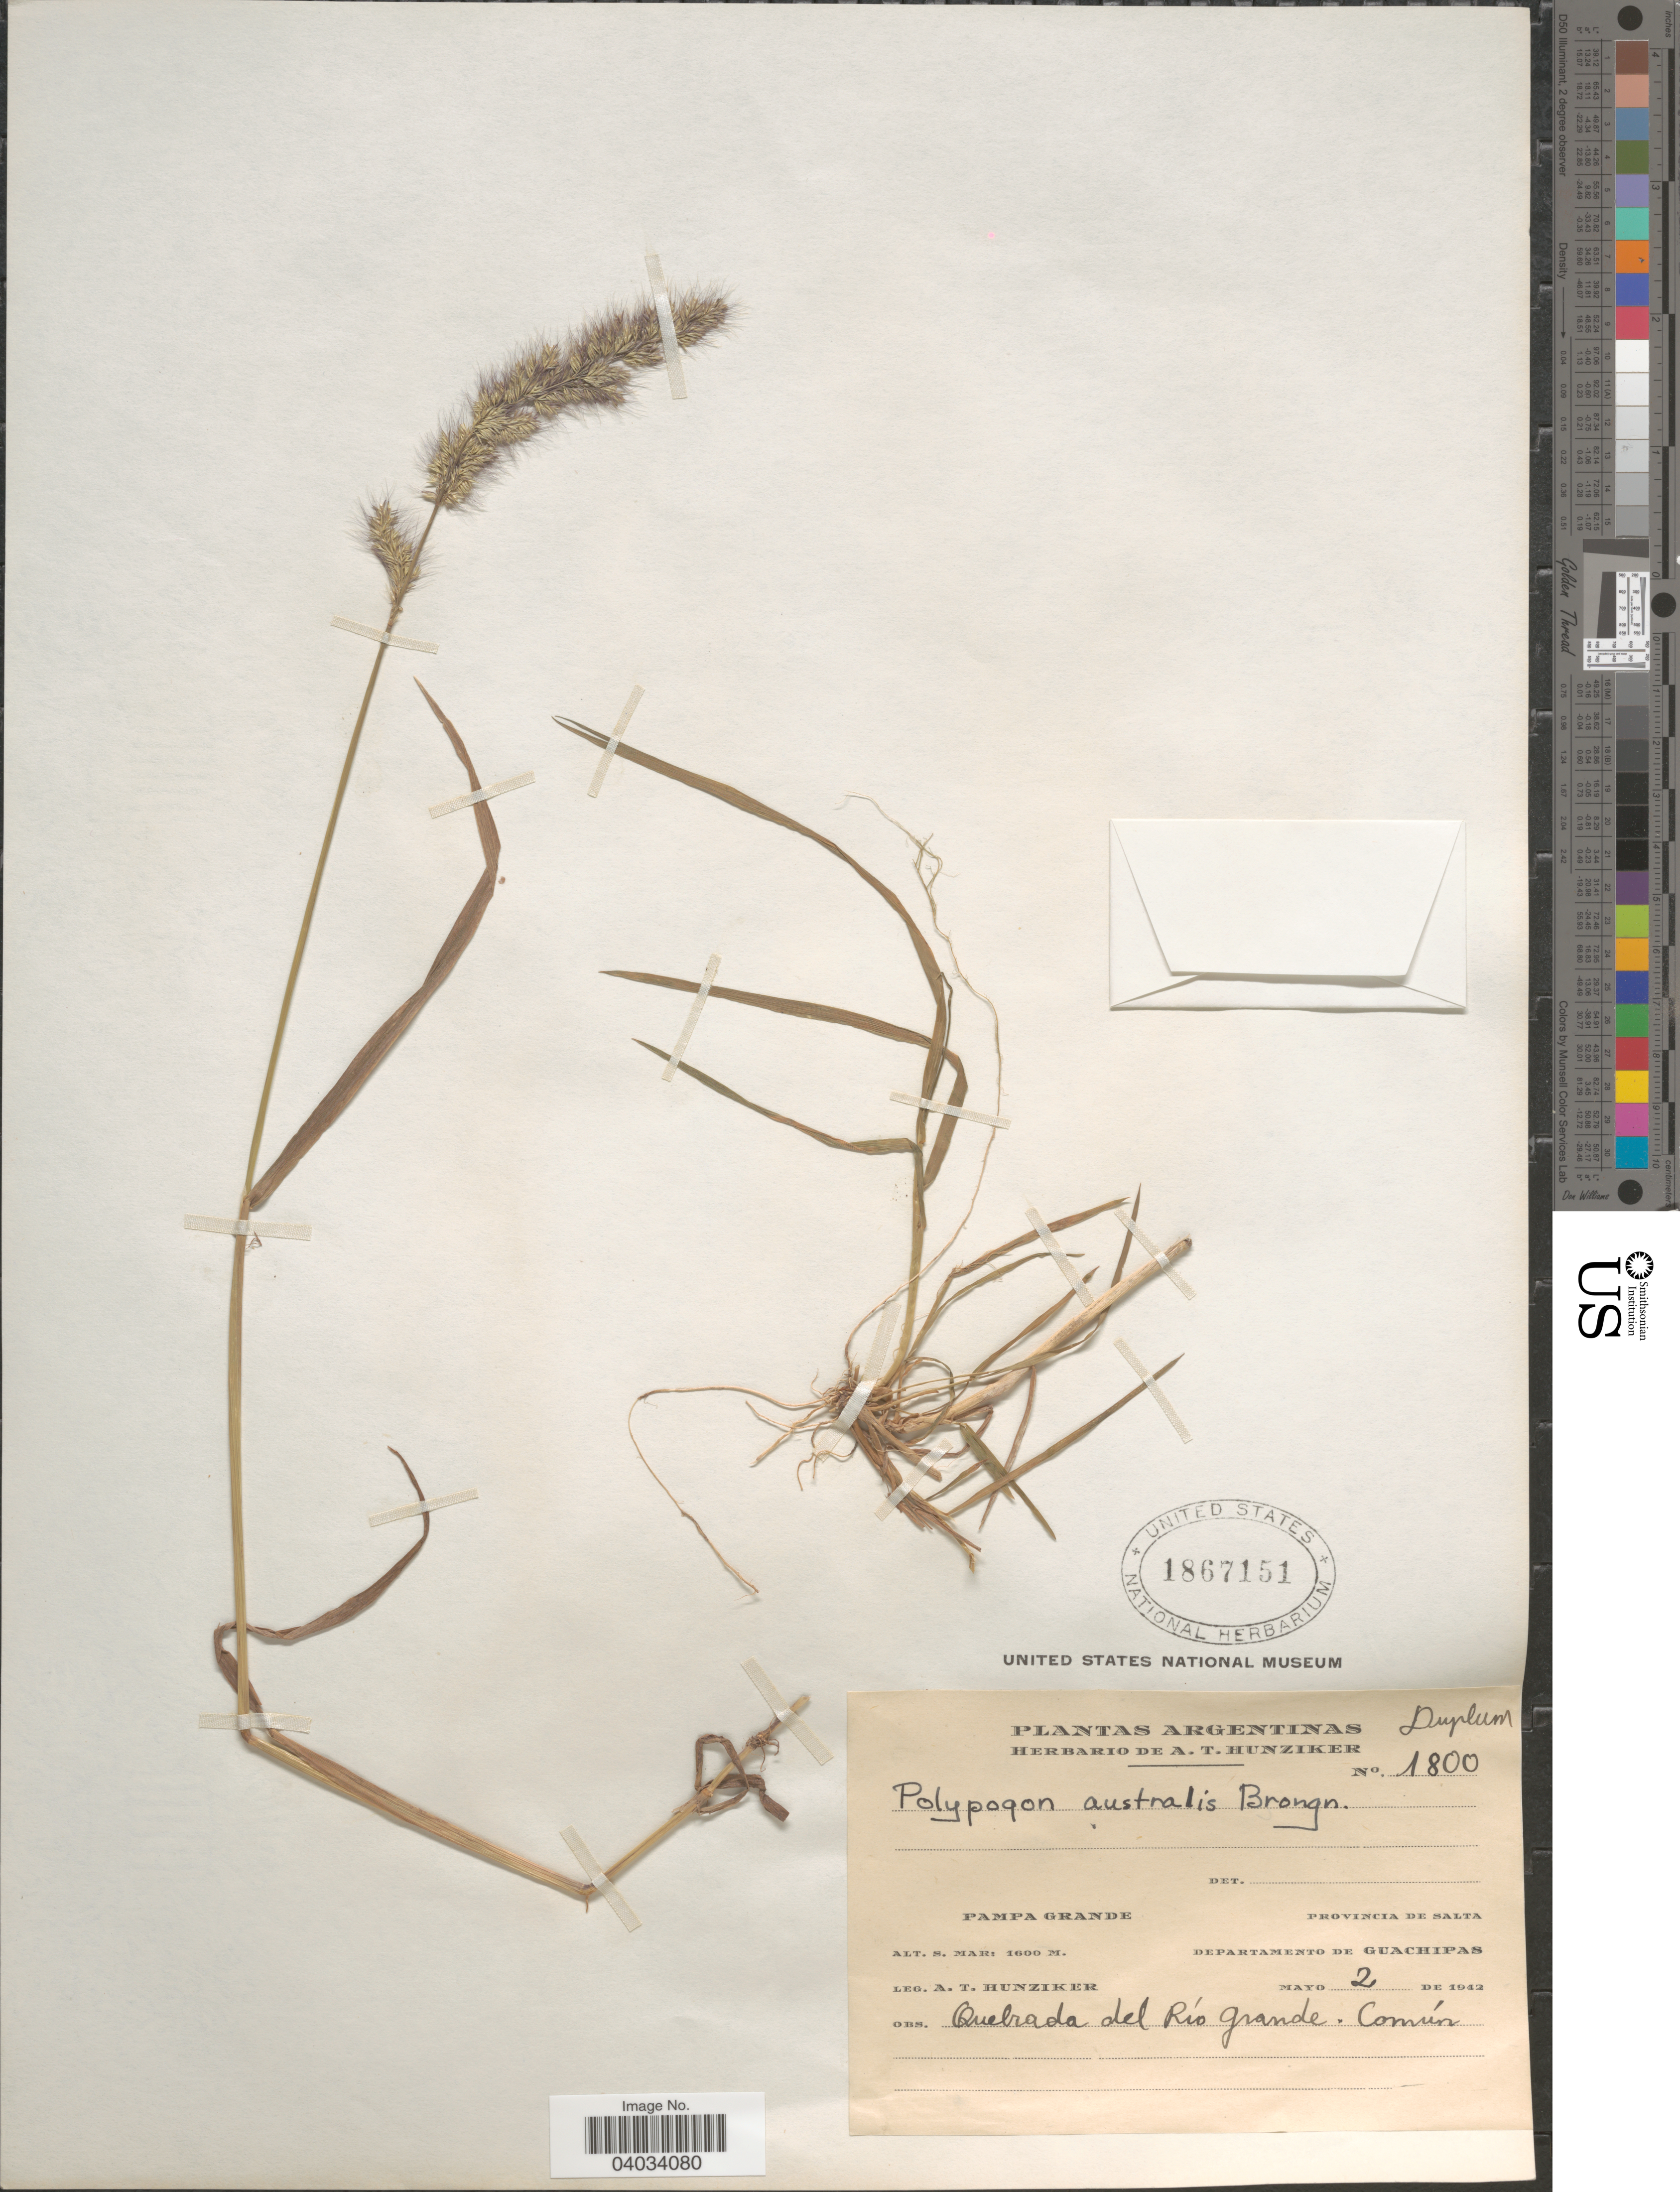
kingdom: Plantae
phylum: Tracheophyta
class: Liliopsida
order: Poales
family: Poaceae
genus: Polypogon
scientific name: Polypogon australis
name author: Brongn.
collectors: A. T. Hunziker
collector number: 1800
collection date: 1942-05-02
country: Argentina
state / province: Salta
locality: Pampa Grande. Departamento de Guachipas. Quebrada del Río Grande.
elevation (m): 1600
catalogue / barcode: US 1867151